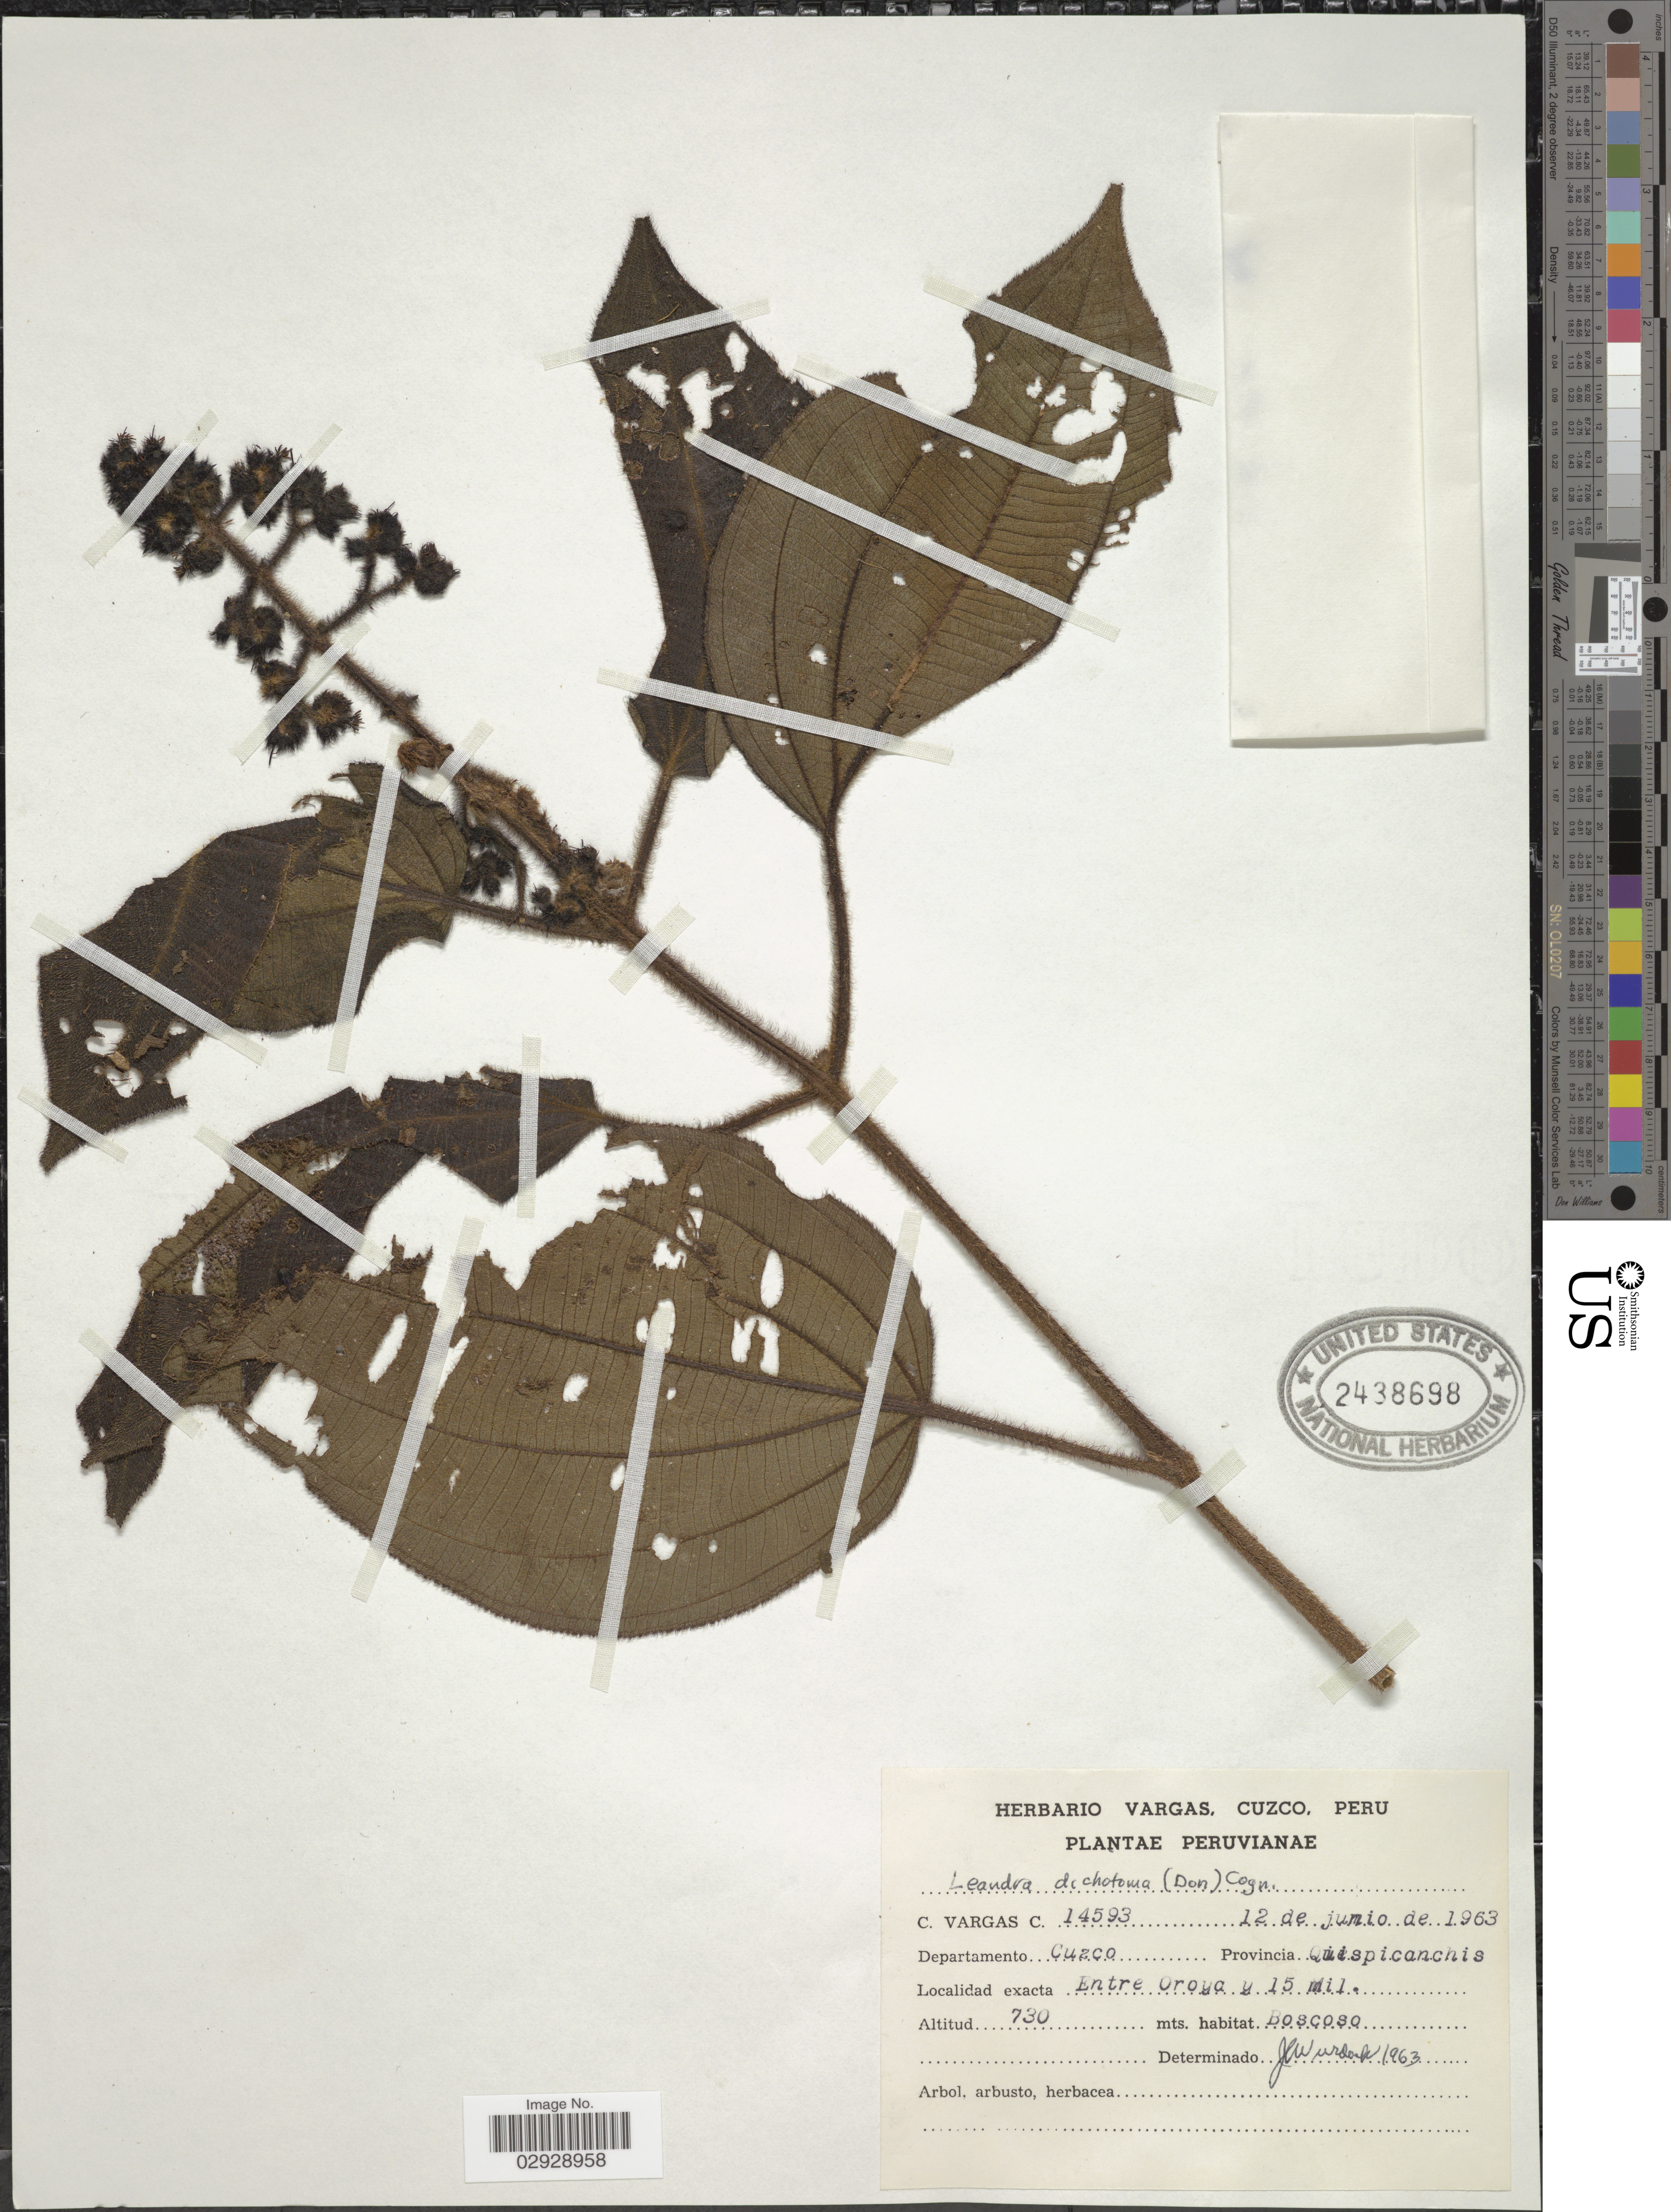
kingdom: Plantae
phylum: Tracheophyta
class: Magnoliopsida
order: Myrtales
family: Melastomataceae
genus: Leandra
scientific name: Leandra dichotoma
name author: (D. Don) Cogn.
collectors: C. Vargas Calderón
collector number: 14593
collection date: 1963-06-12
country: Peru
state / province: Cusco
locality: Departamento Cuzco. Provincia Quispicanchis. Entre Oroya y 15 mil.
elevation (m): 730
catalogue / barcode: US 2438698